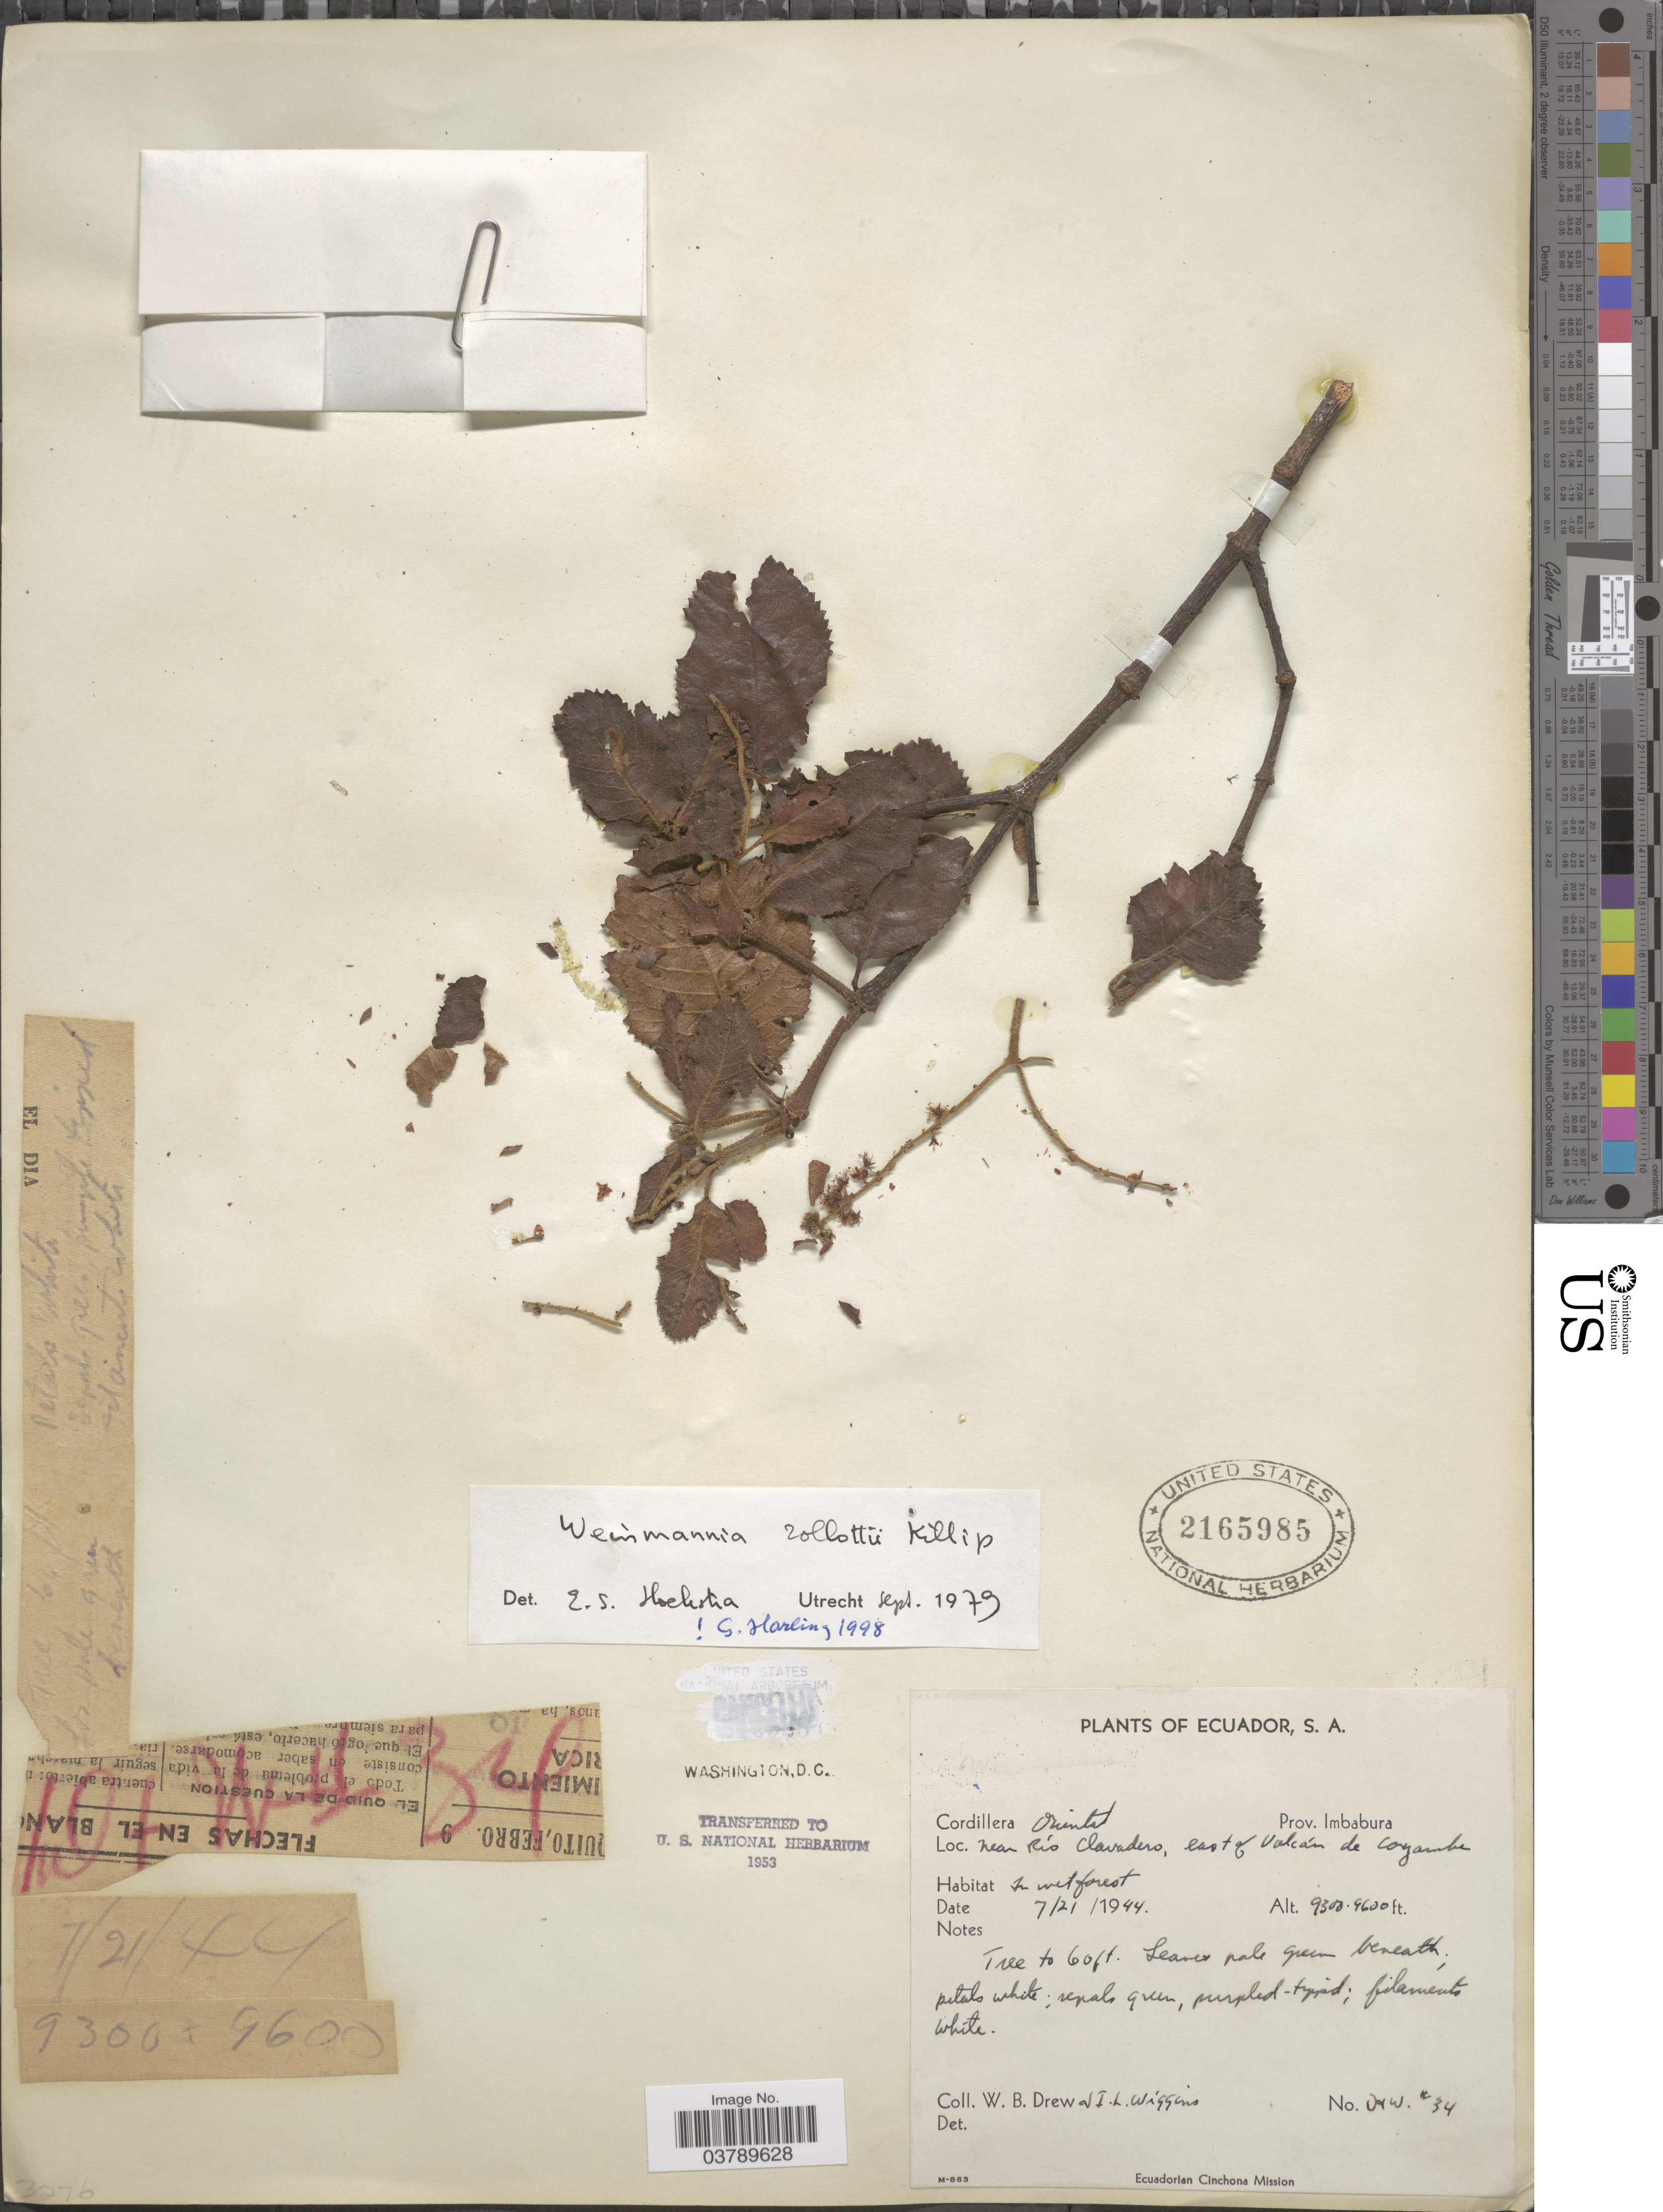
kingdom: Plantae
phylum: Tracheophyta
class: Magnoliopsida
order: Oxalidales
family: Cunoniaceae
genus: Weinmannia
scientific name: Weinmannia rollottii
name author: Killip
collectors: W. B. Drew & I. L. Wiggins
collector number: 34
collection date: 1944-07-21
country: Ecuador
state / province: Imbabura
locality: Cordillera Oriental. Near Río Clavadero, east of Volcán de Coyambe.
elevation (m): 2835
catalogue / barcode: US 2165985